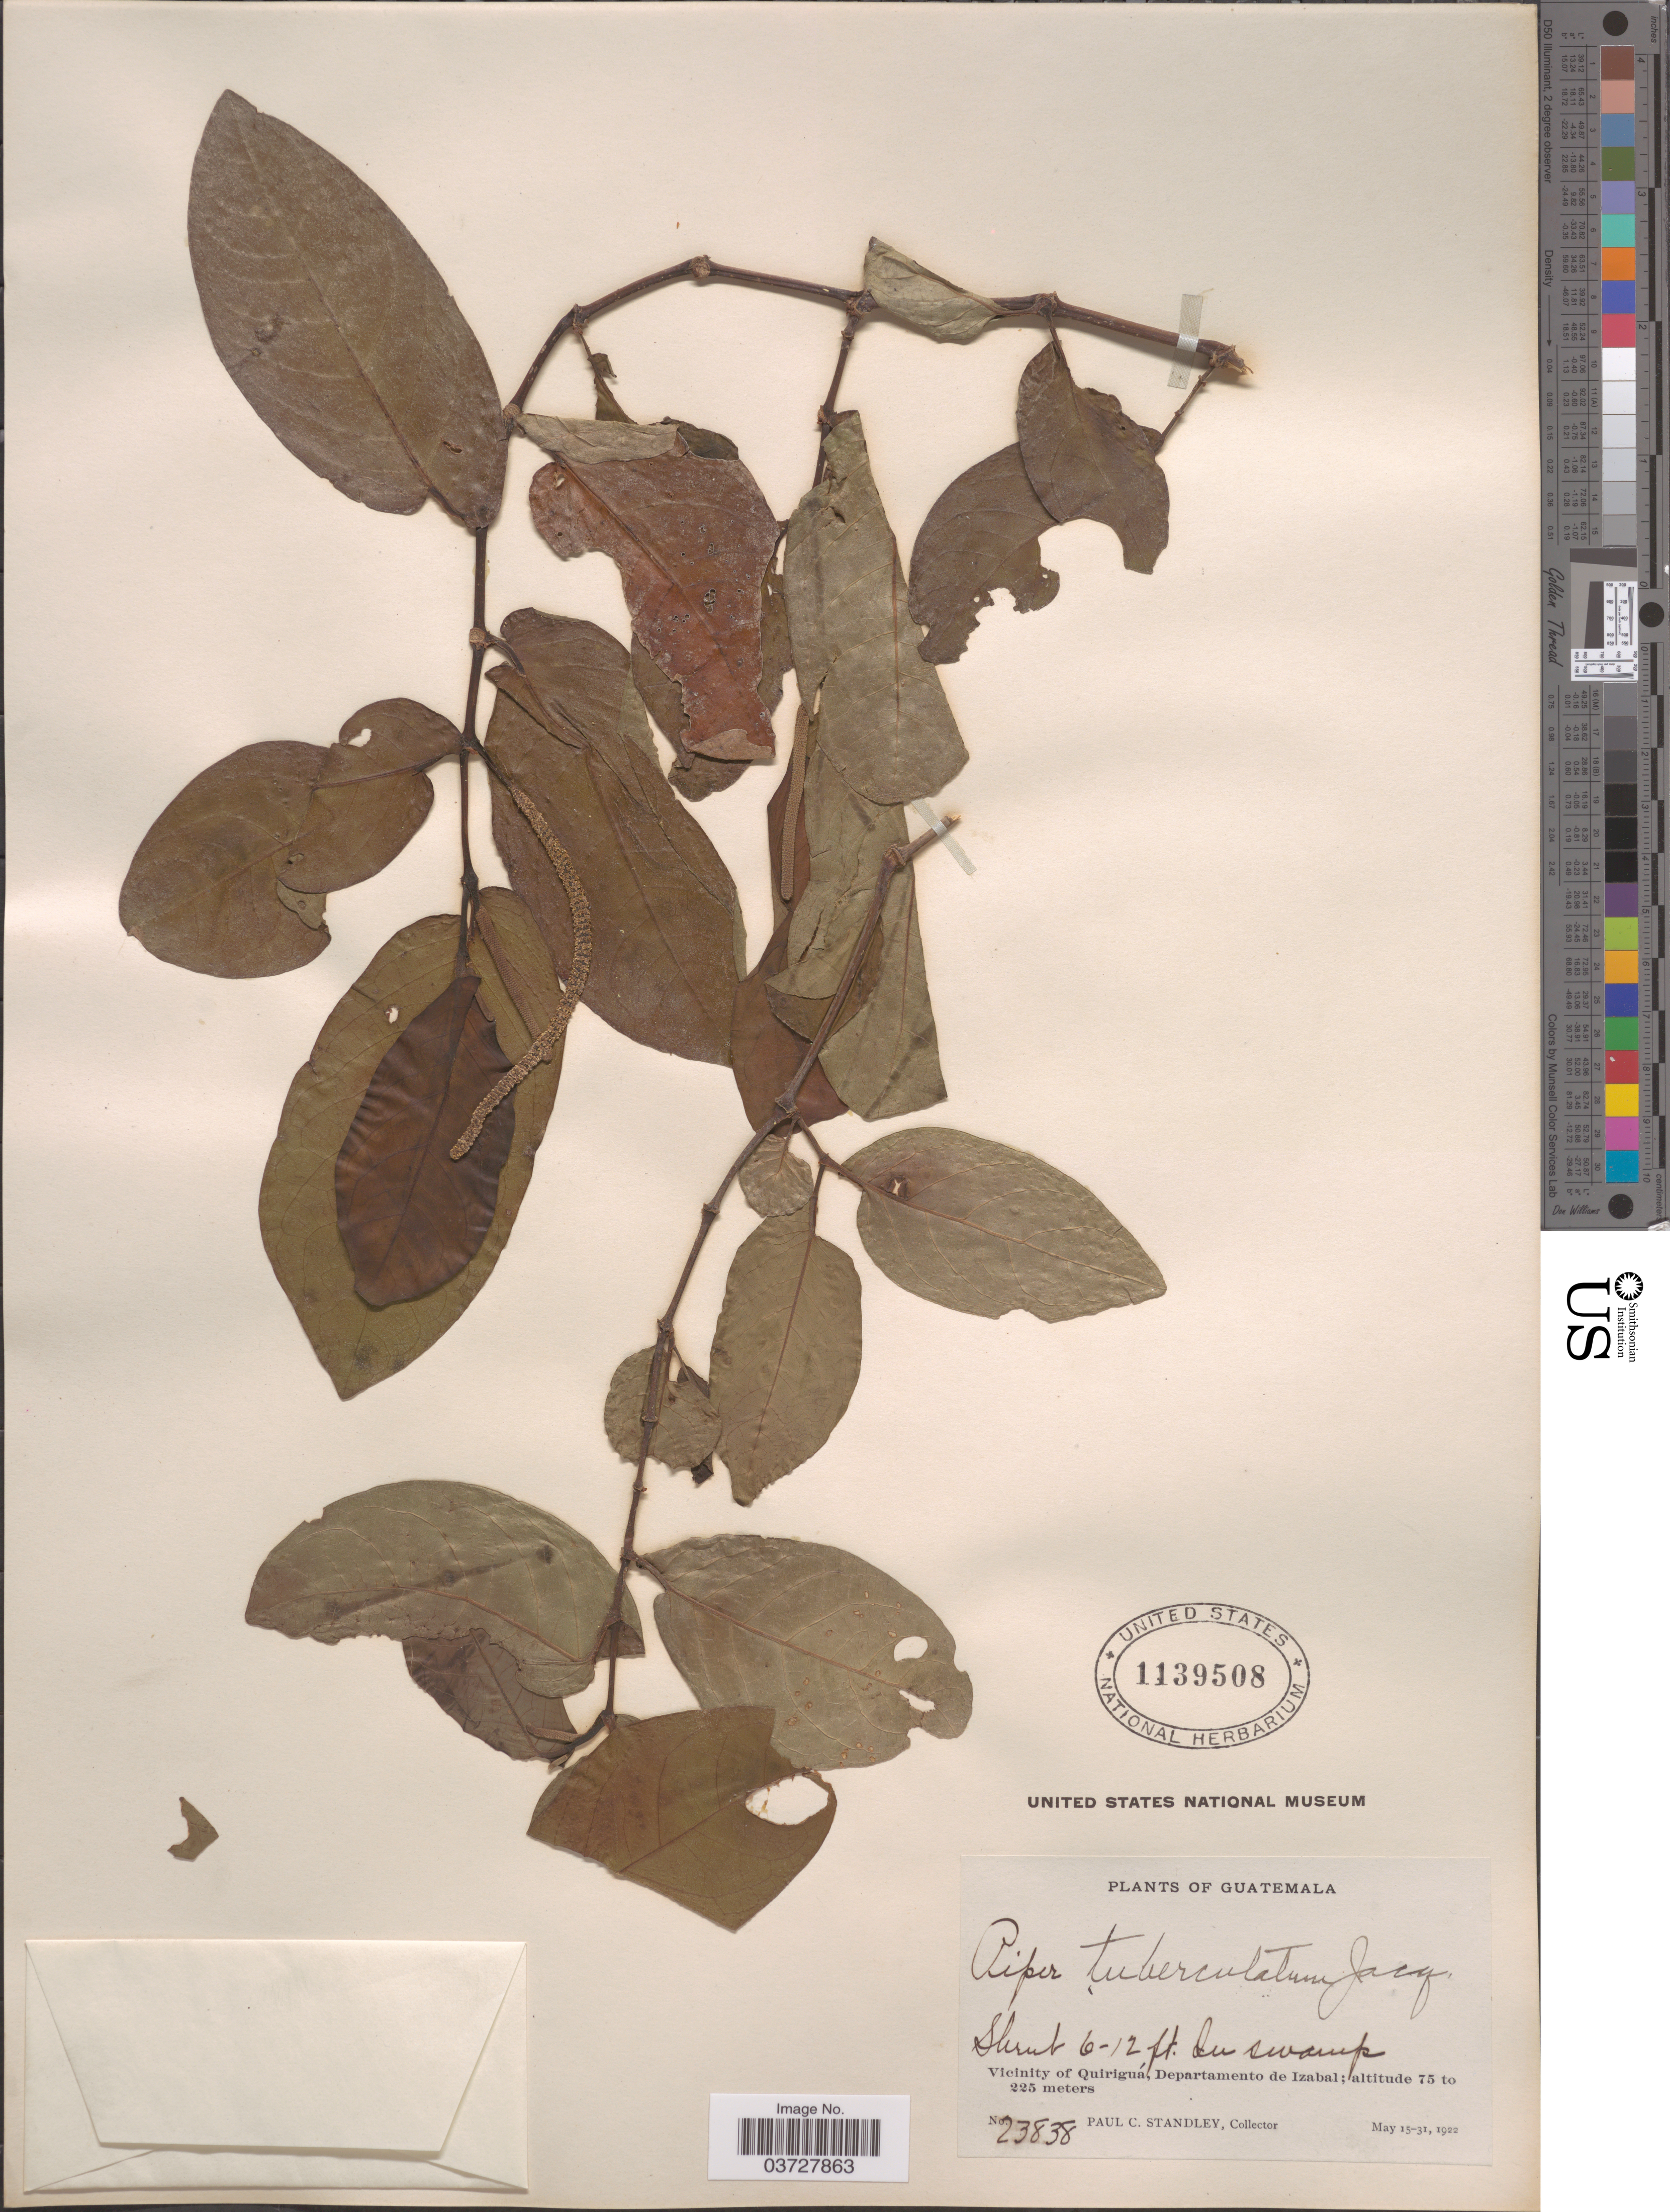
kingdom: Plantae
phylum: Tracheophyta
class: Magnoliopsida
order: Piperales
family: Piperaceae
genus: Piper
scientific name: Piper tuberculatum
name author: Jacq.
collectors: P. C. Standley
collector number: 23838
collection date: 1922-05-15/1922-05-31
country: Guatemala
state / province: Izabal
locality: Vicinity of Quiriguá, Departamento de Izabal.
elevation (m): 75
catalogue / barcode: US 1139508